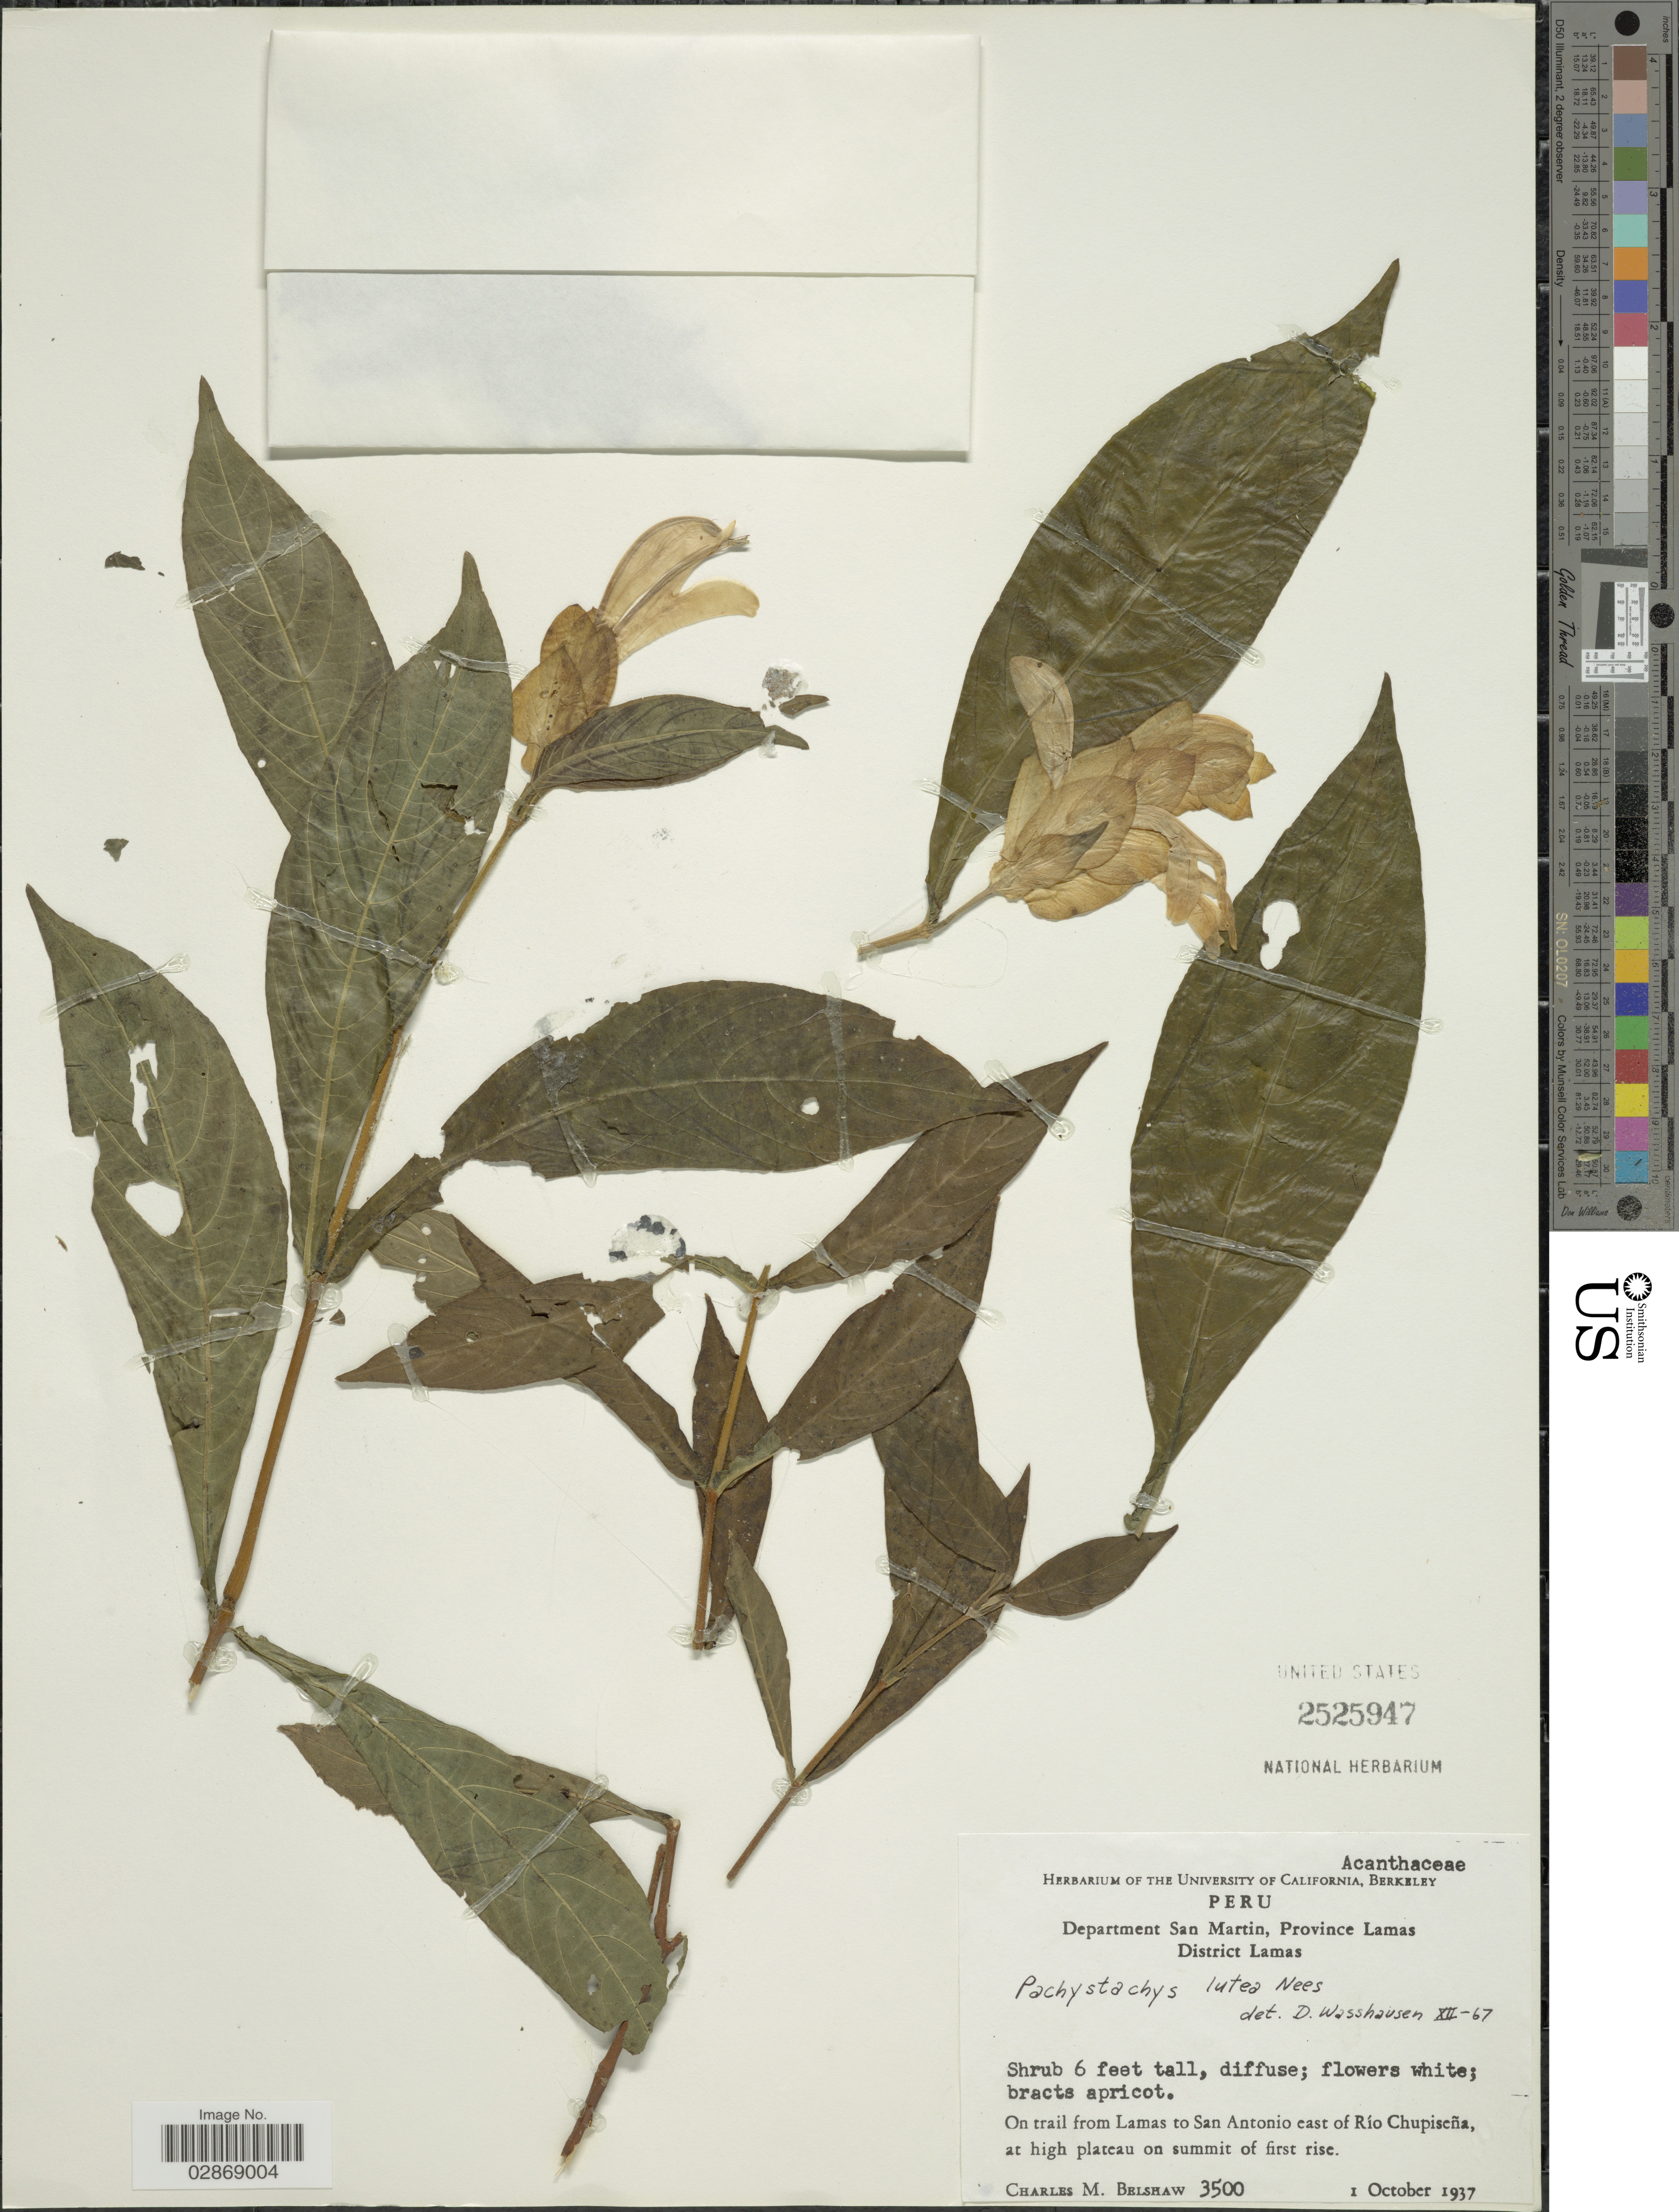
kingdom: Plantae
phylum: Tracheophyta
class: Magnoliopsida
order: Lamiales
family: Acanthaceae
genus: Pachystachys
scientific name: Pachystachys lutea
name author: Nees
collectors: C. Shaw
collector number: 3500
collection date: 1937-10-01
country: Peru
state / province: San Martín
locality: Department San Martin, Province Lamas. District Lamas. On trail from Lamas to San Antonio east of Río Chupiseña, at high plateau on summit of first rise.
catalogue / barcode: US 2525947